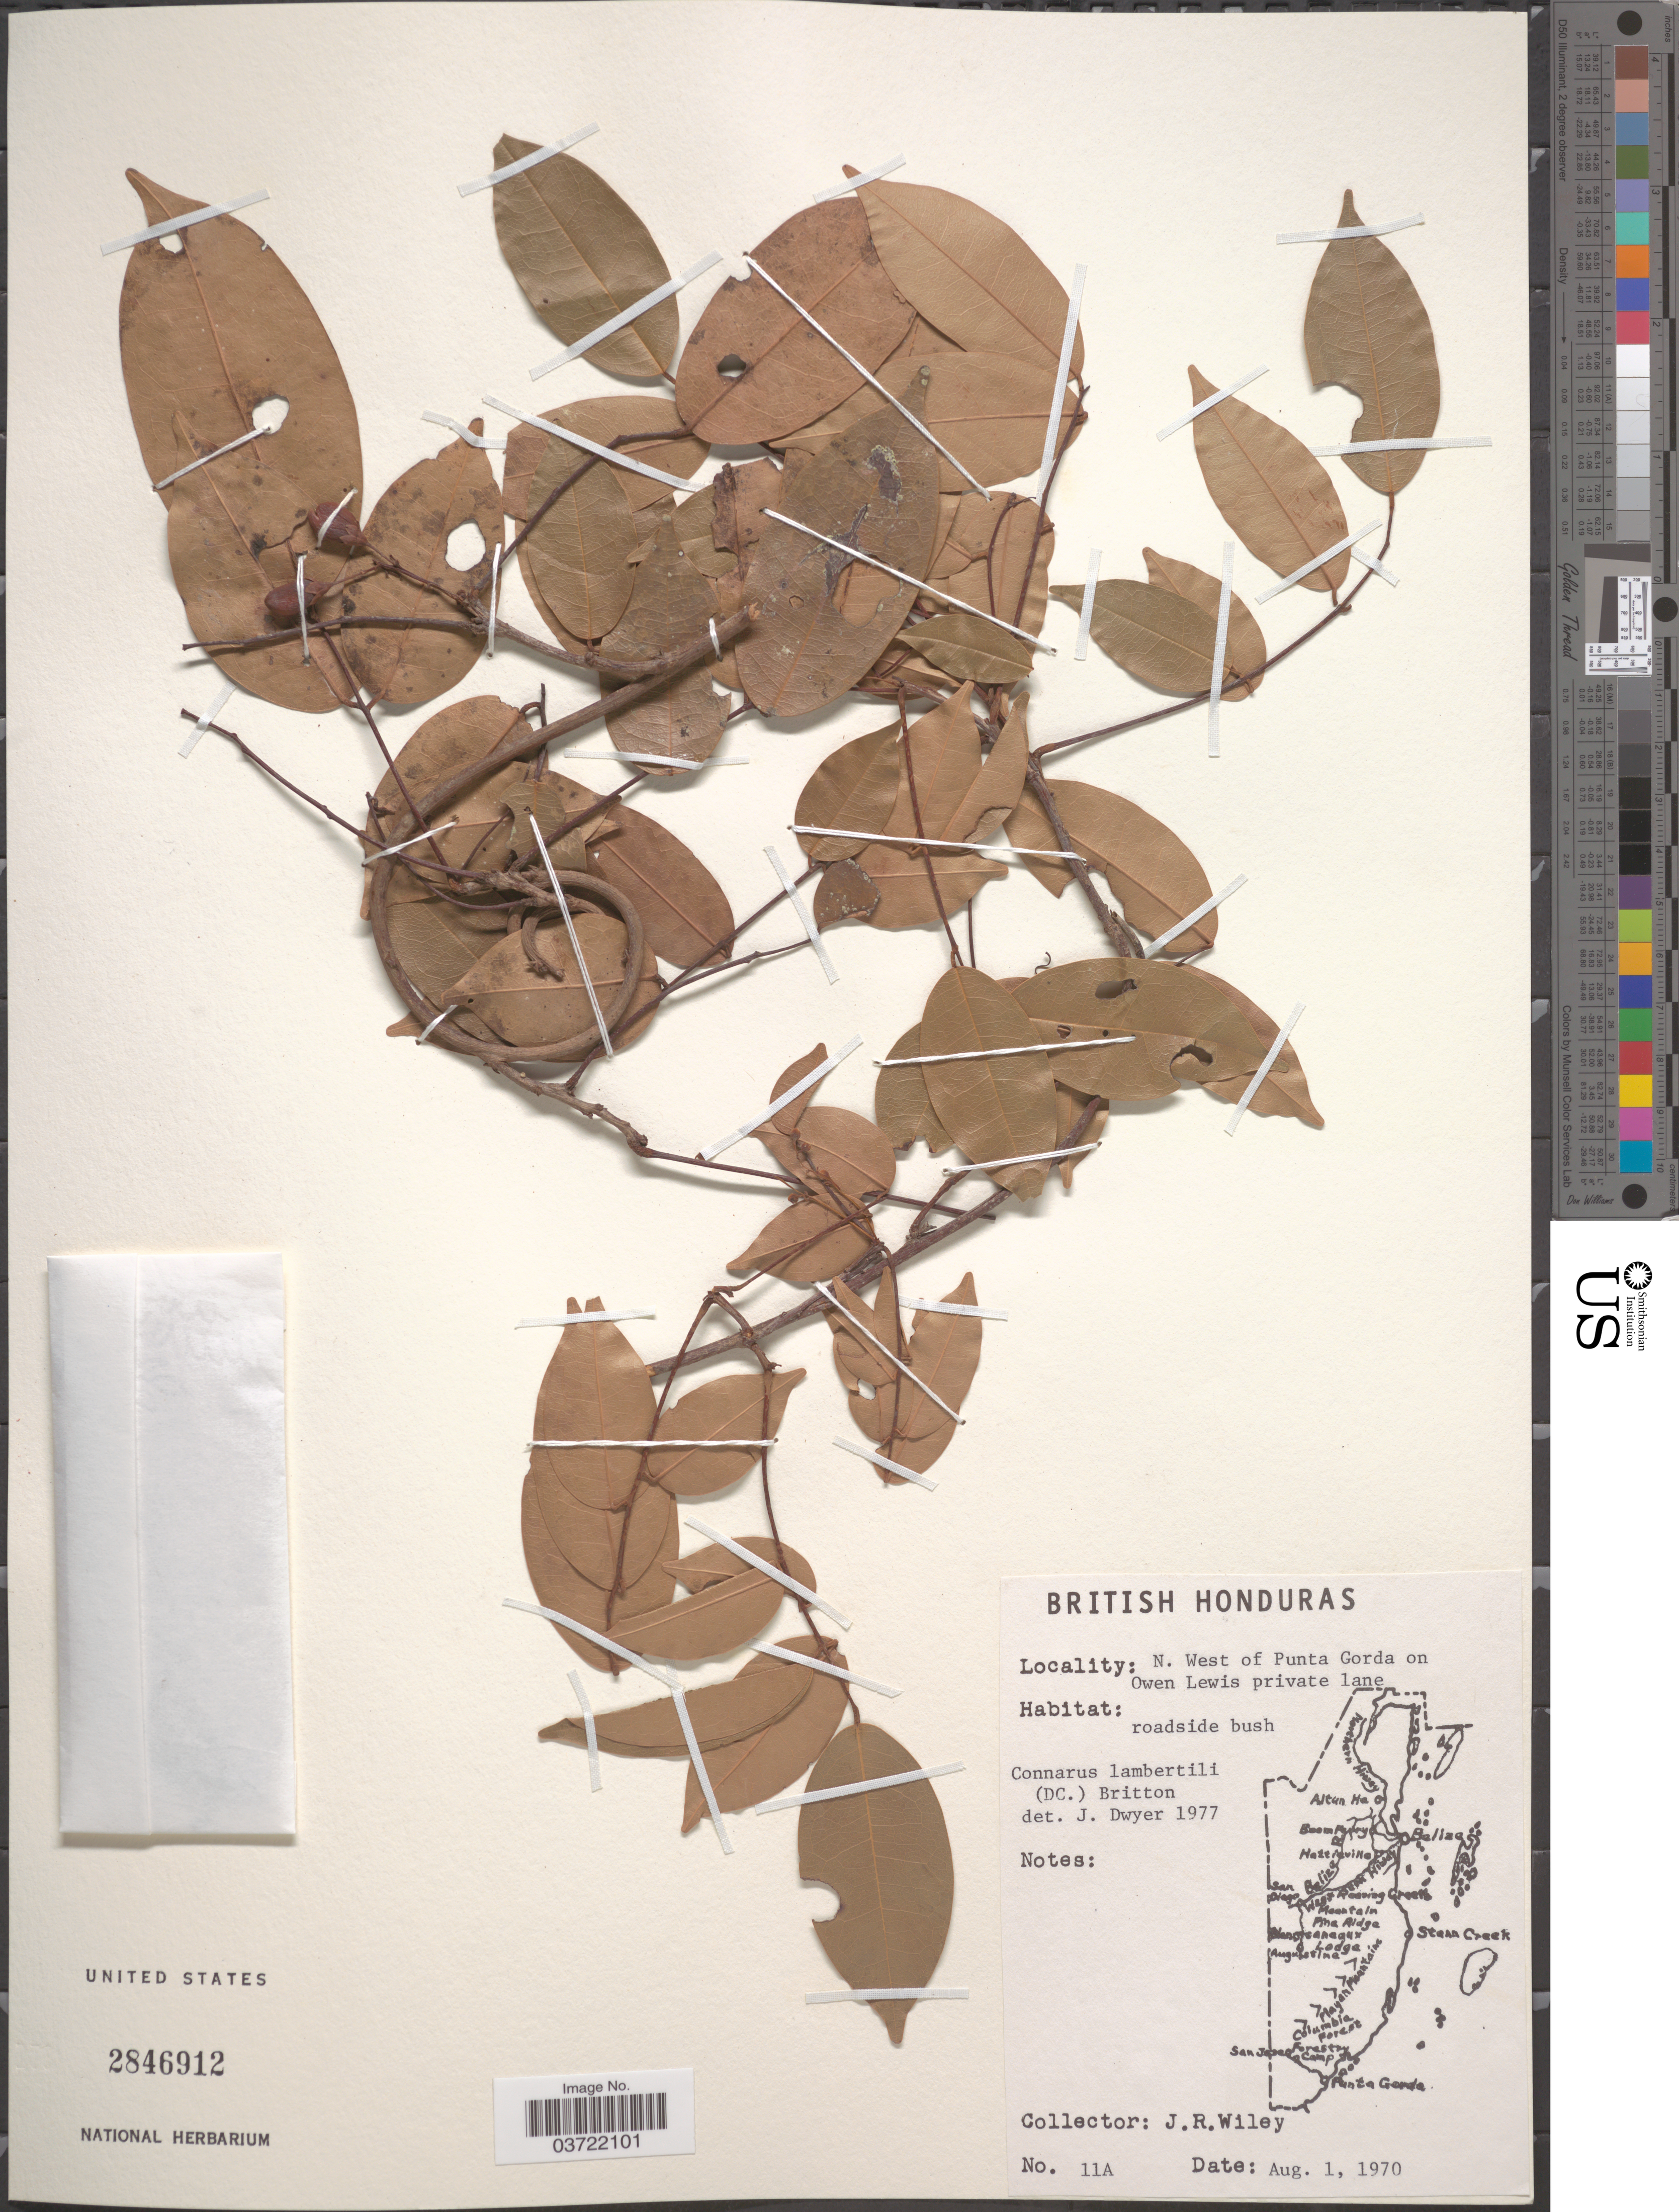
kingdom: Plantae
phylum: Tracheophyta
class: Magnoliopsida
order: Oxalidales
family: Connaraceae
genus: Connarus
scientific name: Connarus lambertii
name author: (DC.) Sagot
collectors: J. Wiley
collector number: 11A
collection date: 1970-08-01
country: Belize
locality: British Honduras. N. West of Punta Gorda on Owen Lewis private lane.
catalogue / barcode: US 2846912